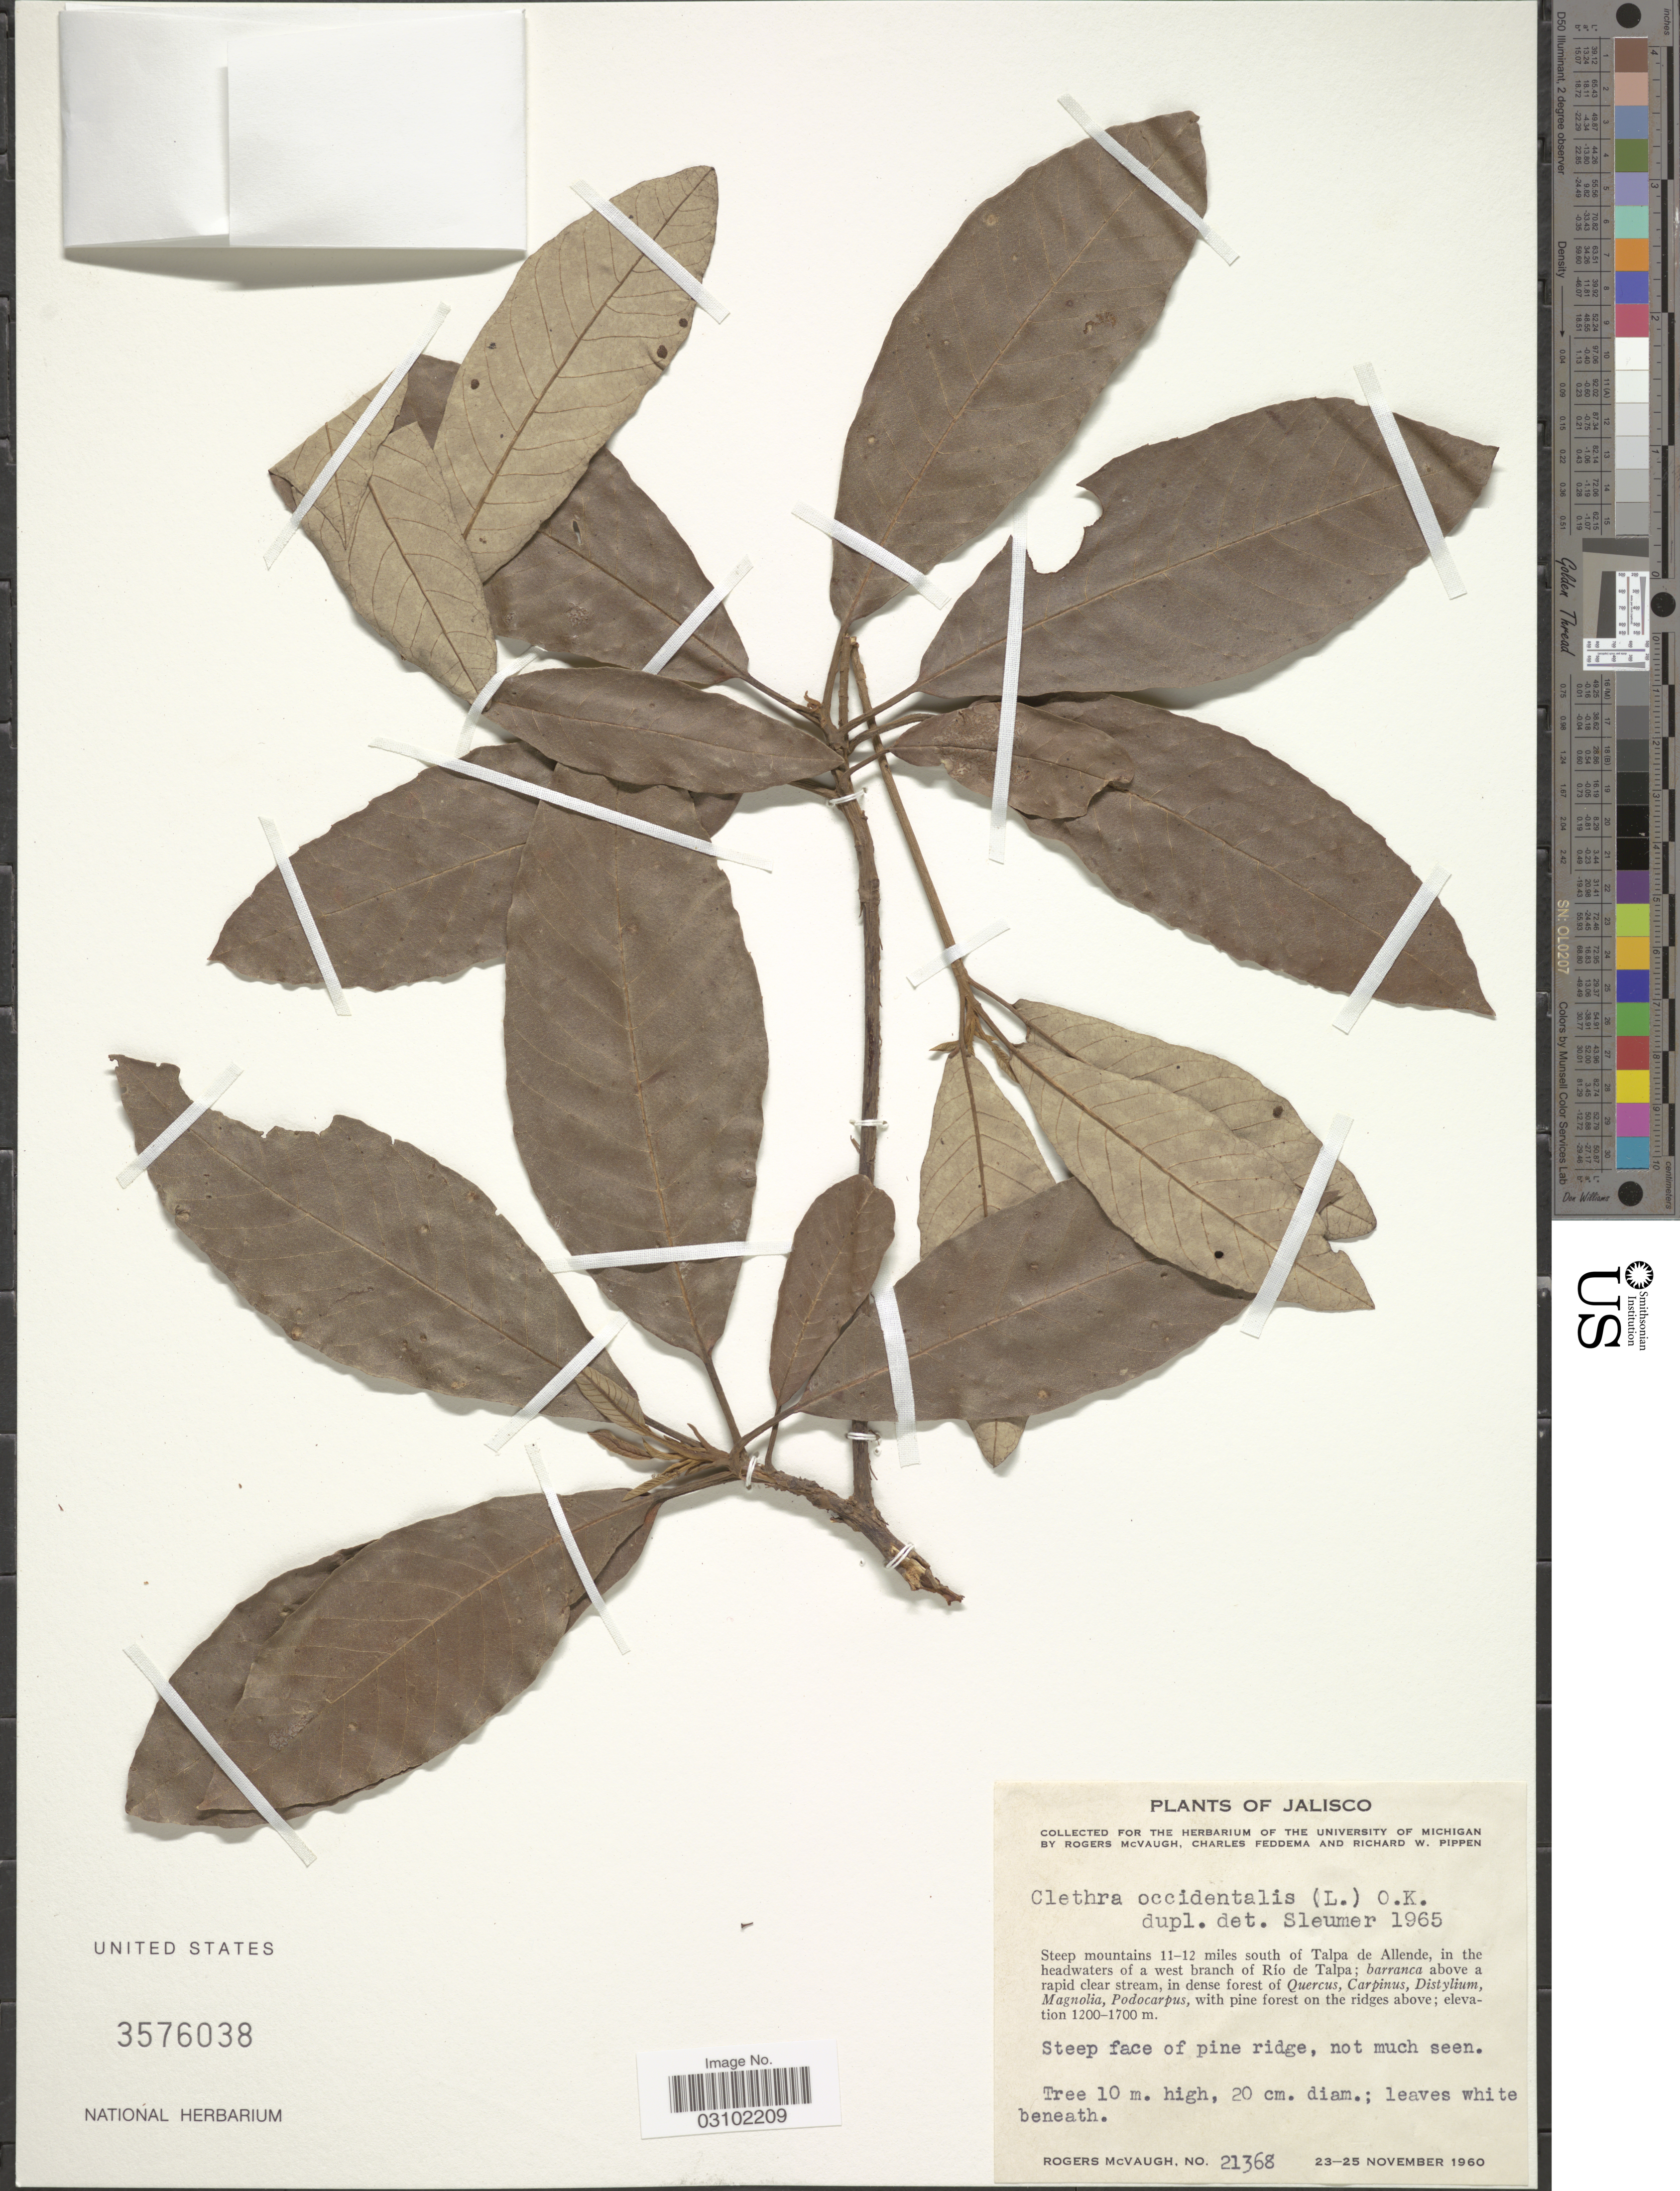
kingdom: Plantae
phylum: Tracheophyta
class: Magnoliopsida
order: Ericales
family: Clethraceae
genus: Clethra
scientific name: Clethra occidentalis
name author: (L.) Kuntze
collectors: R. McVaugh, C. Feddema & R. W. Pippen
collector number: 21368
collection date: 1960-11-23/1960-11-25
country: Mexico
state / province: Jalisco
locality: Steep mountains 11-12 miles south of Talpa de Allende, in the headwaters of a west branch of Río de Talpa.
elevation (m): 1200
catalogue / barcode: US 3576038